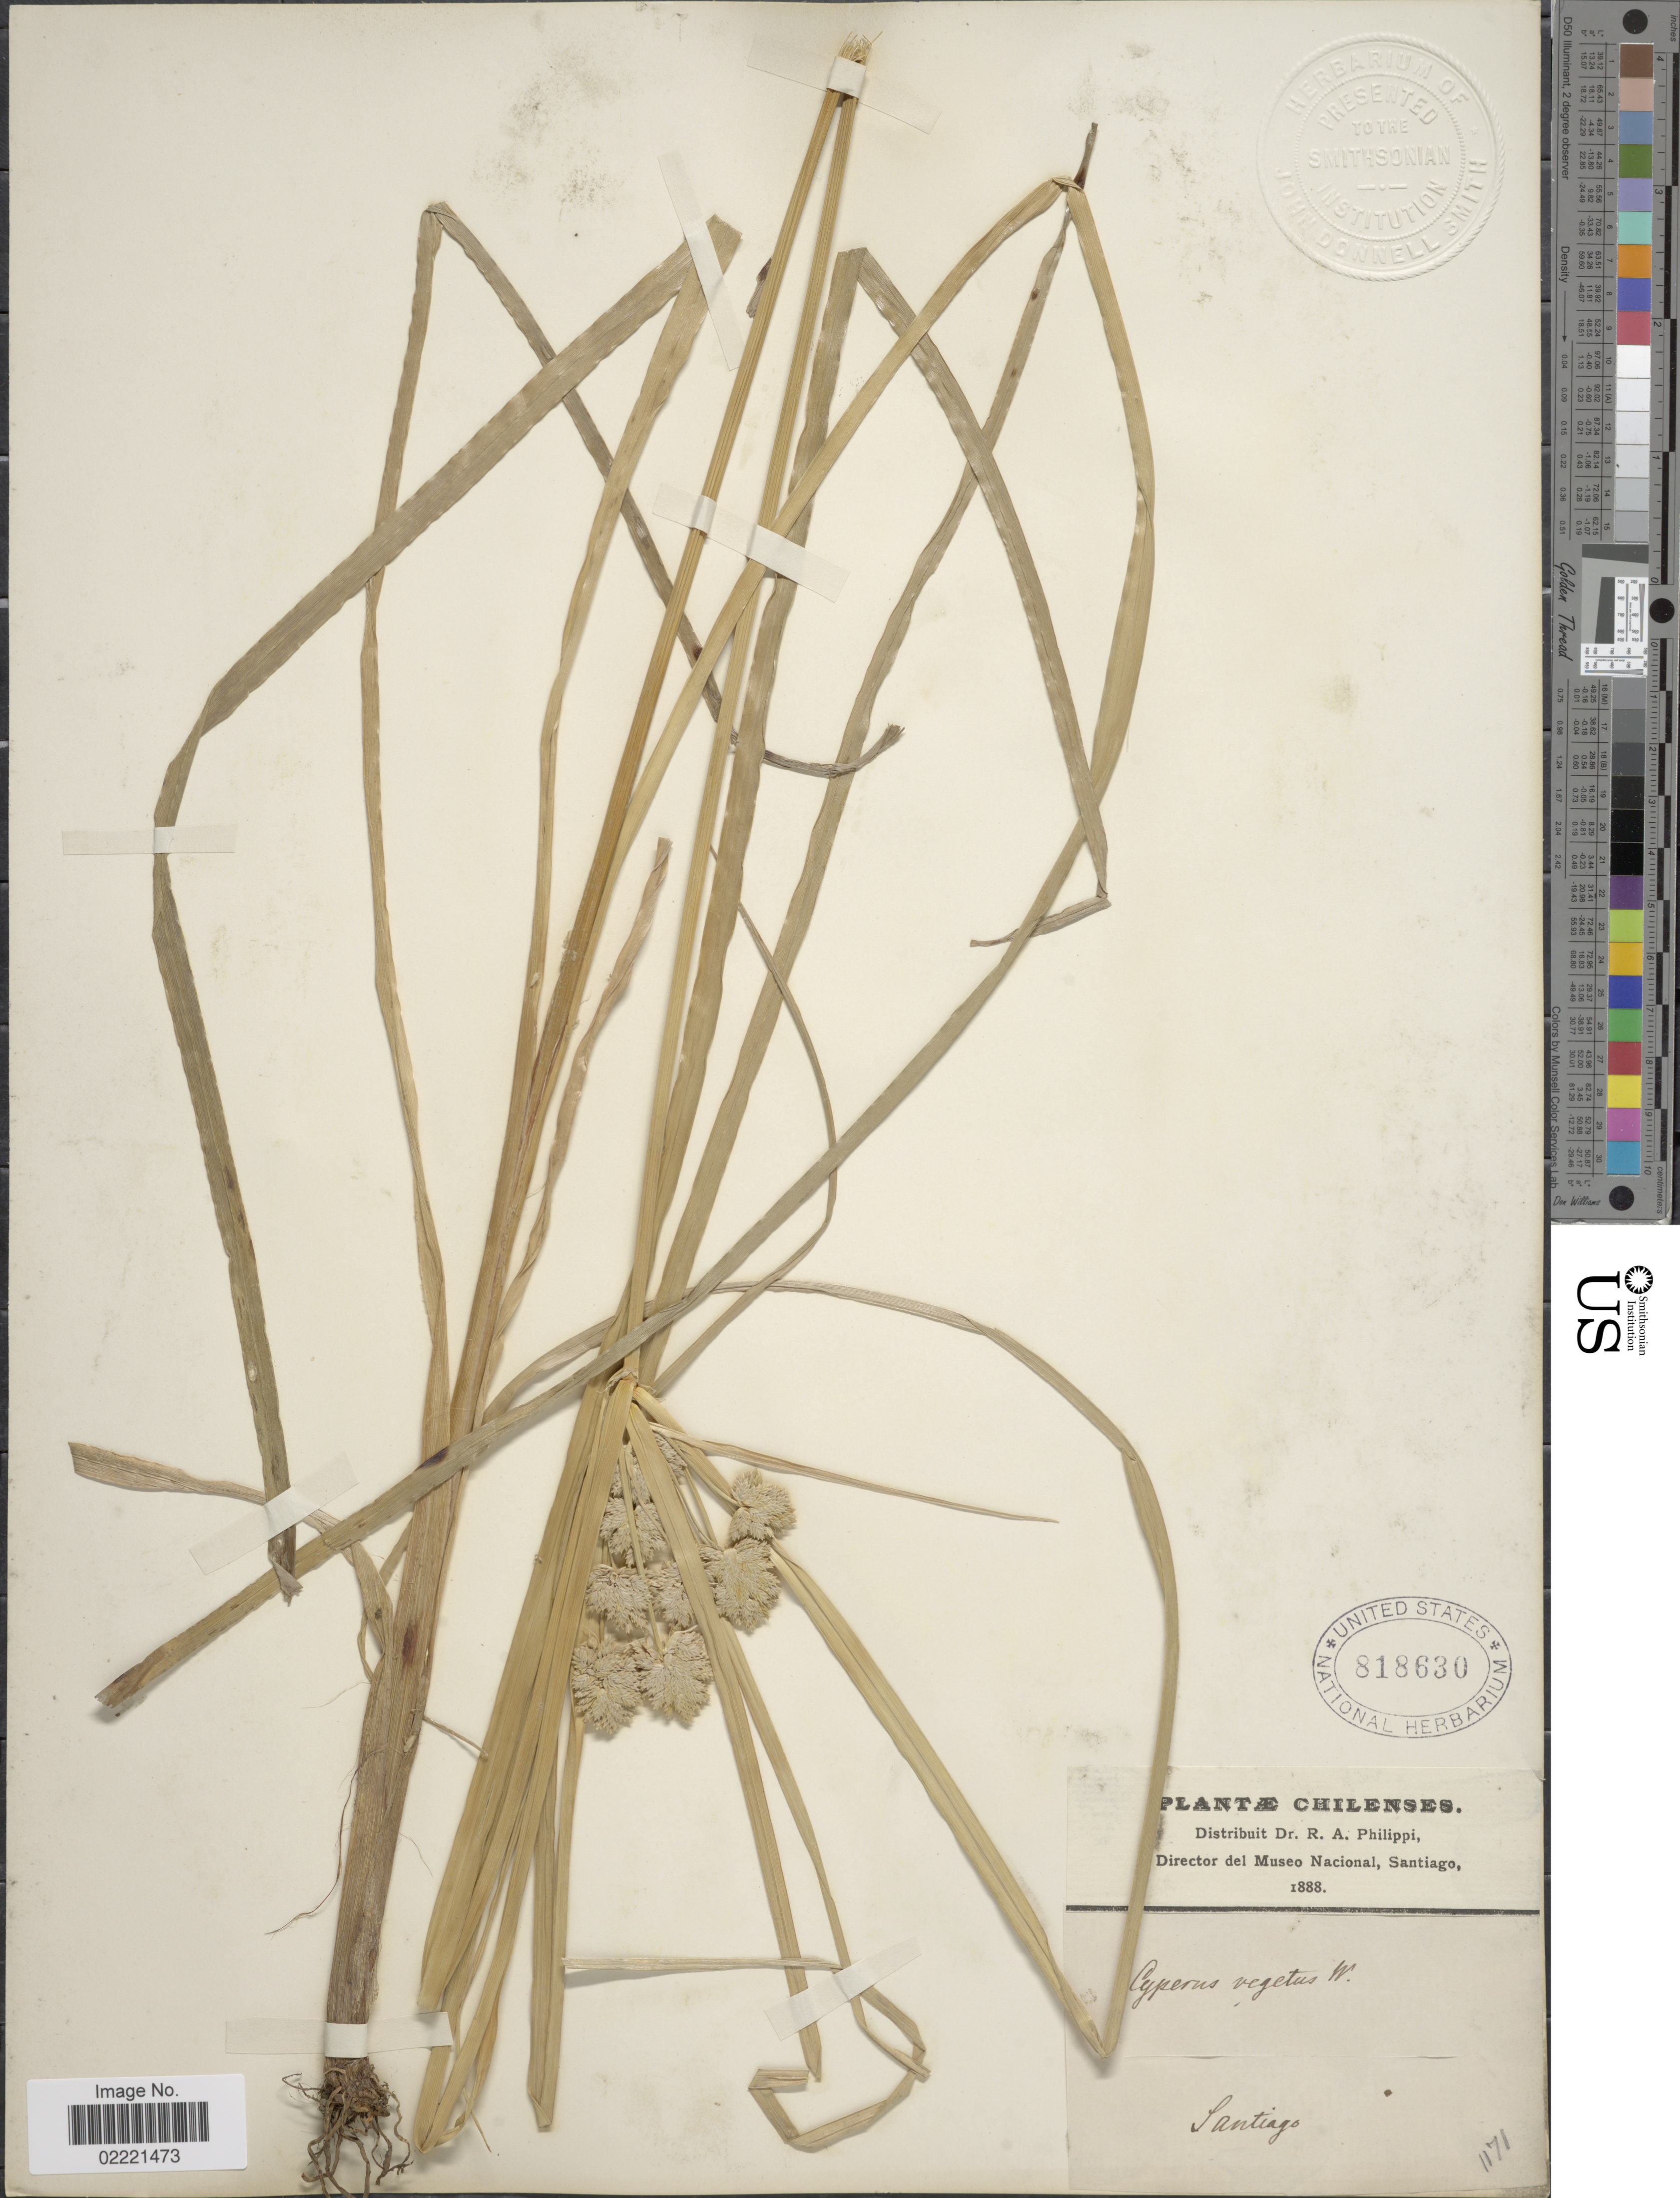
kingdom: Plantae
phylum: Tracheophyta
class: Liliopsida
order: Poales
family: Cyperaceae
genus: Cyperus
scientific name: Cyperus eragrostis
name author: Lam.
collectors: ex. herb. R.A. Philippi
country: Chile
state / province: Región Metropolitana (RM)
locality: Santiago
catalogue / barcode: US 818630